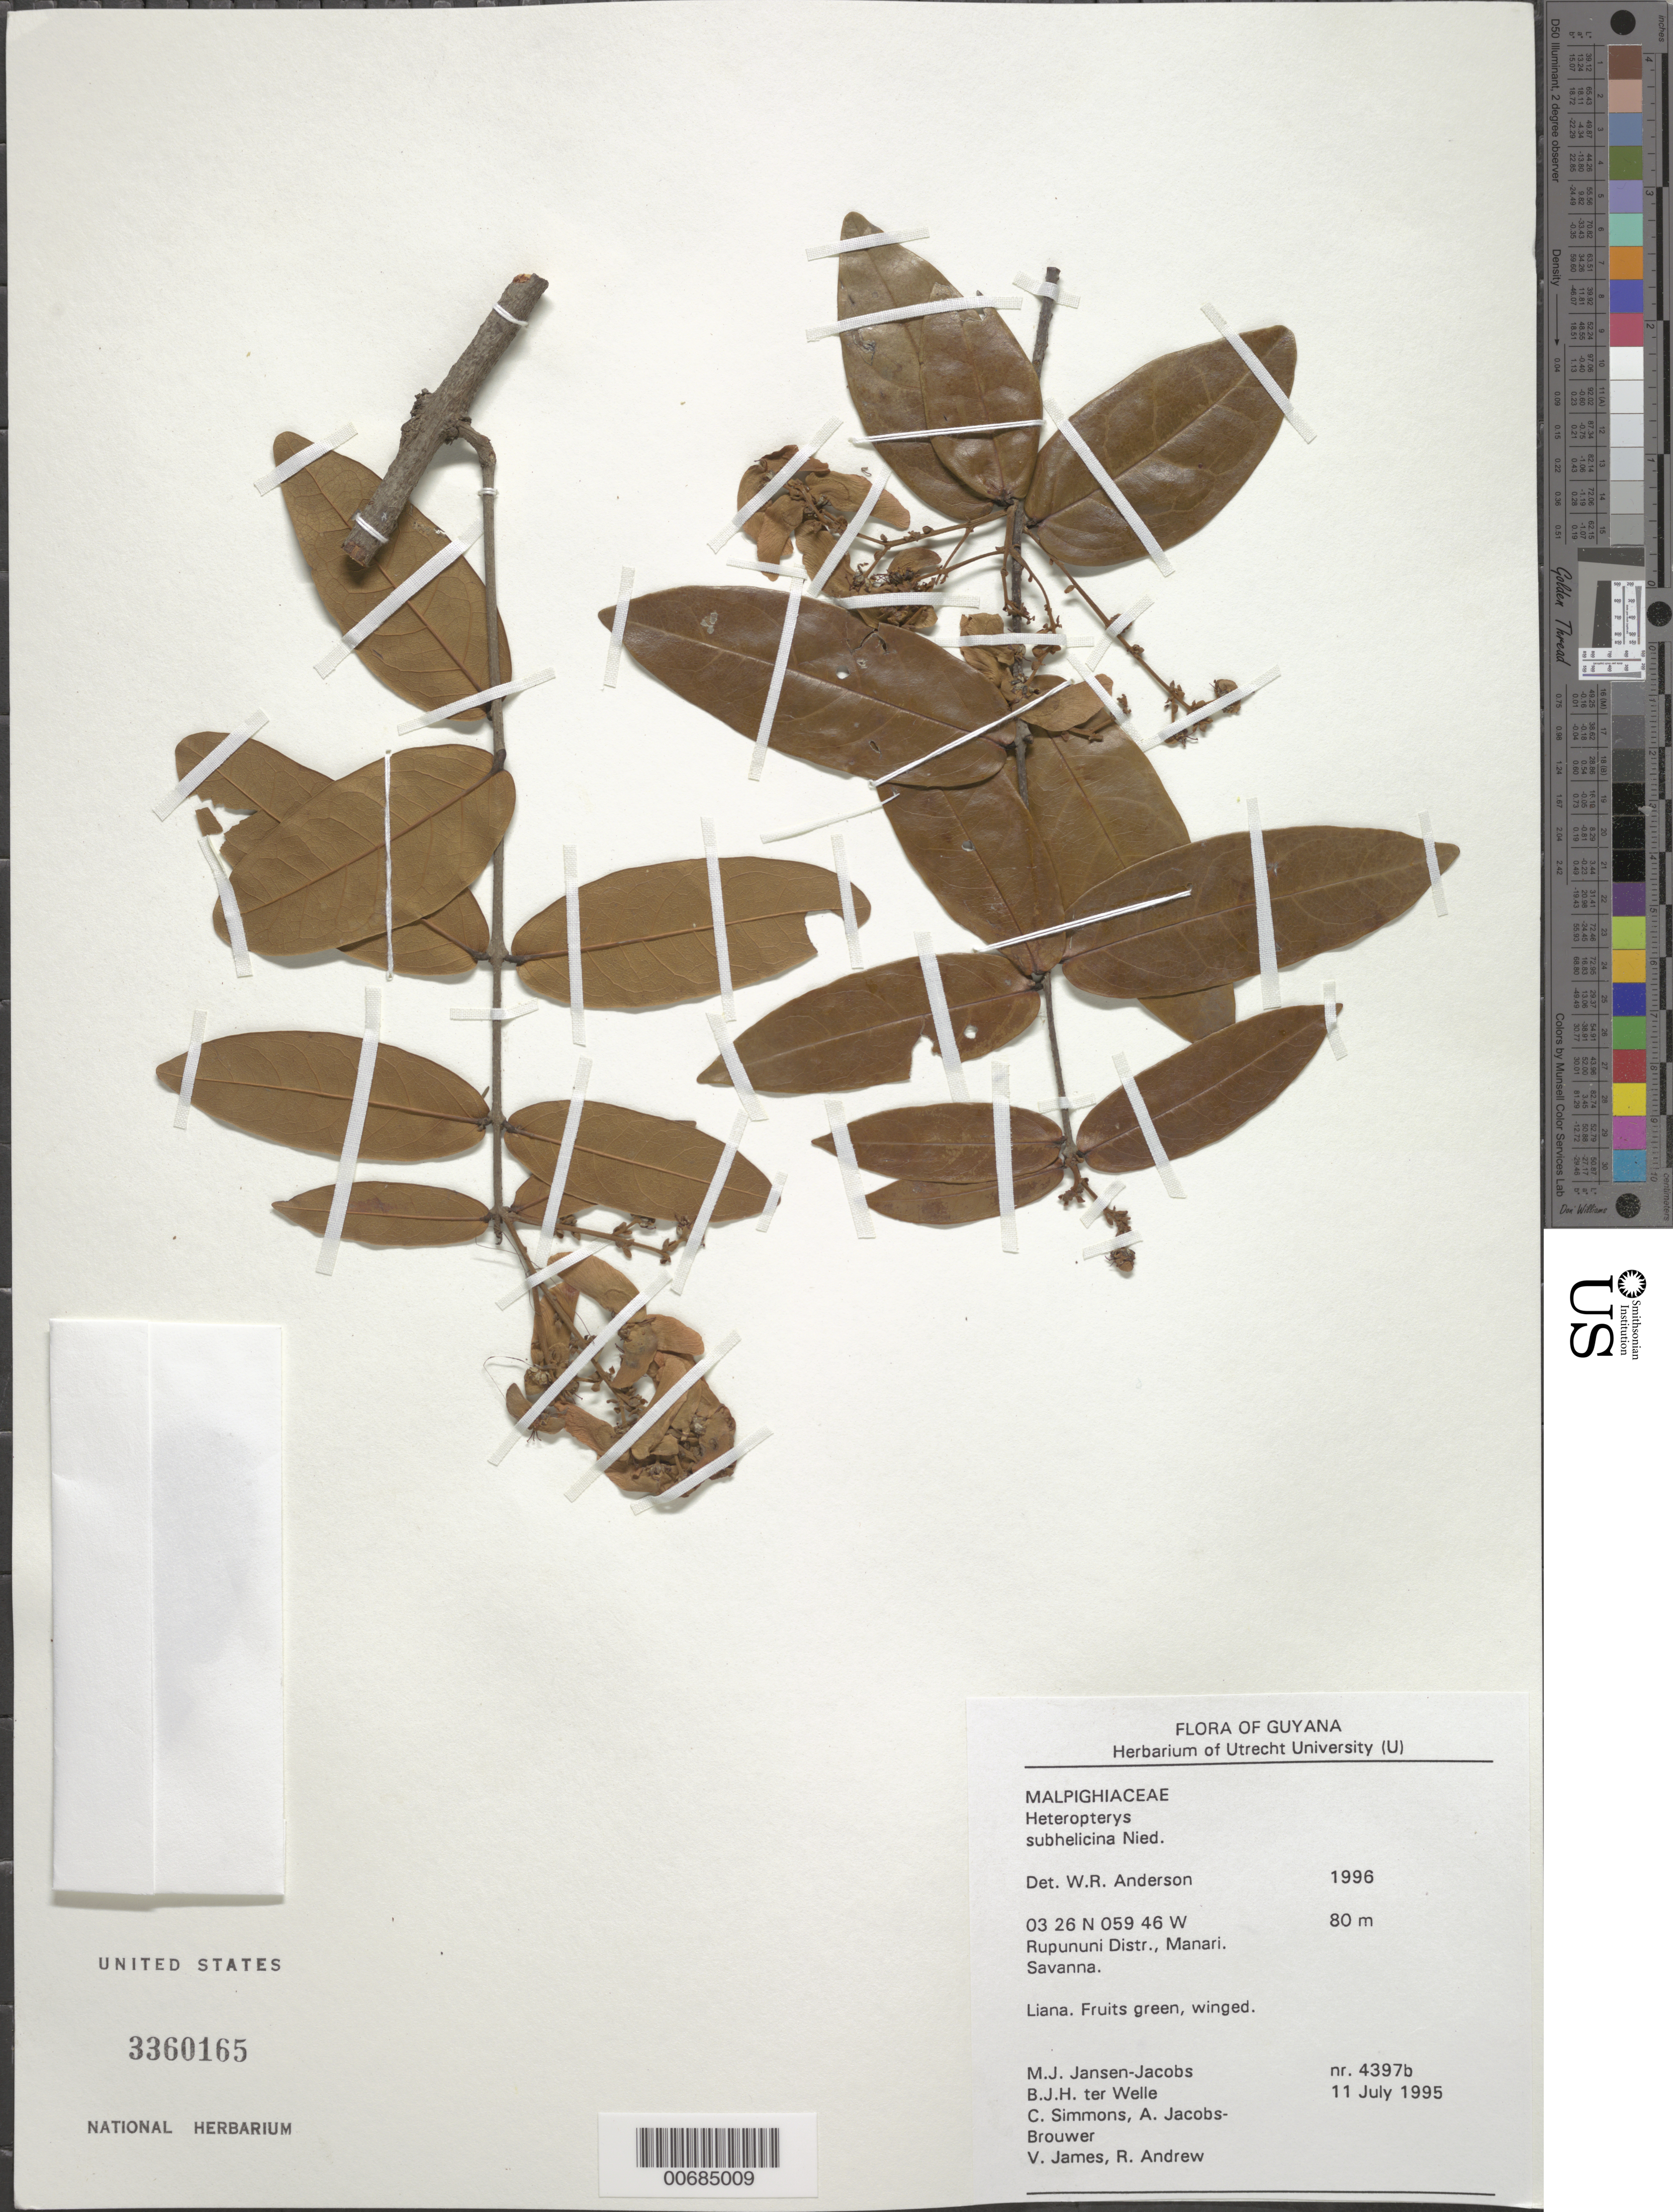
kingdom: Plantae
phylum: Tracheophyta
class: Magnoliopsida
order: Malpighiales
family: Malpighiaceae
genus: Heteropterys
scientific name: Heteropterys subhelicina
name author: Nied.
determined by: Anderson, W. R., (MICH), University of Michigan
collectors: M. J. Jansen-Jacobs, B. Welle, C. Simmons, A. Jacobs-Brouwer, V. James & R. Andrew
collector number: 4397 b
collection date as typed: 11-Jul-95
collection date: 1995-07-11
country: Guyana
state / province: U. Takutu-U. Essequibo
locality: Manari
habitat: Savanna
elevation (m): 80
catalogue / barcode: US 3360165